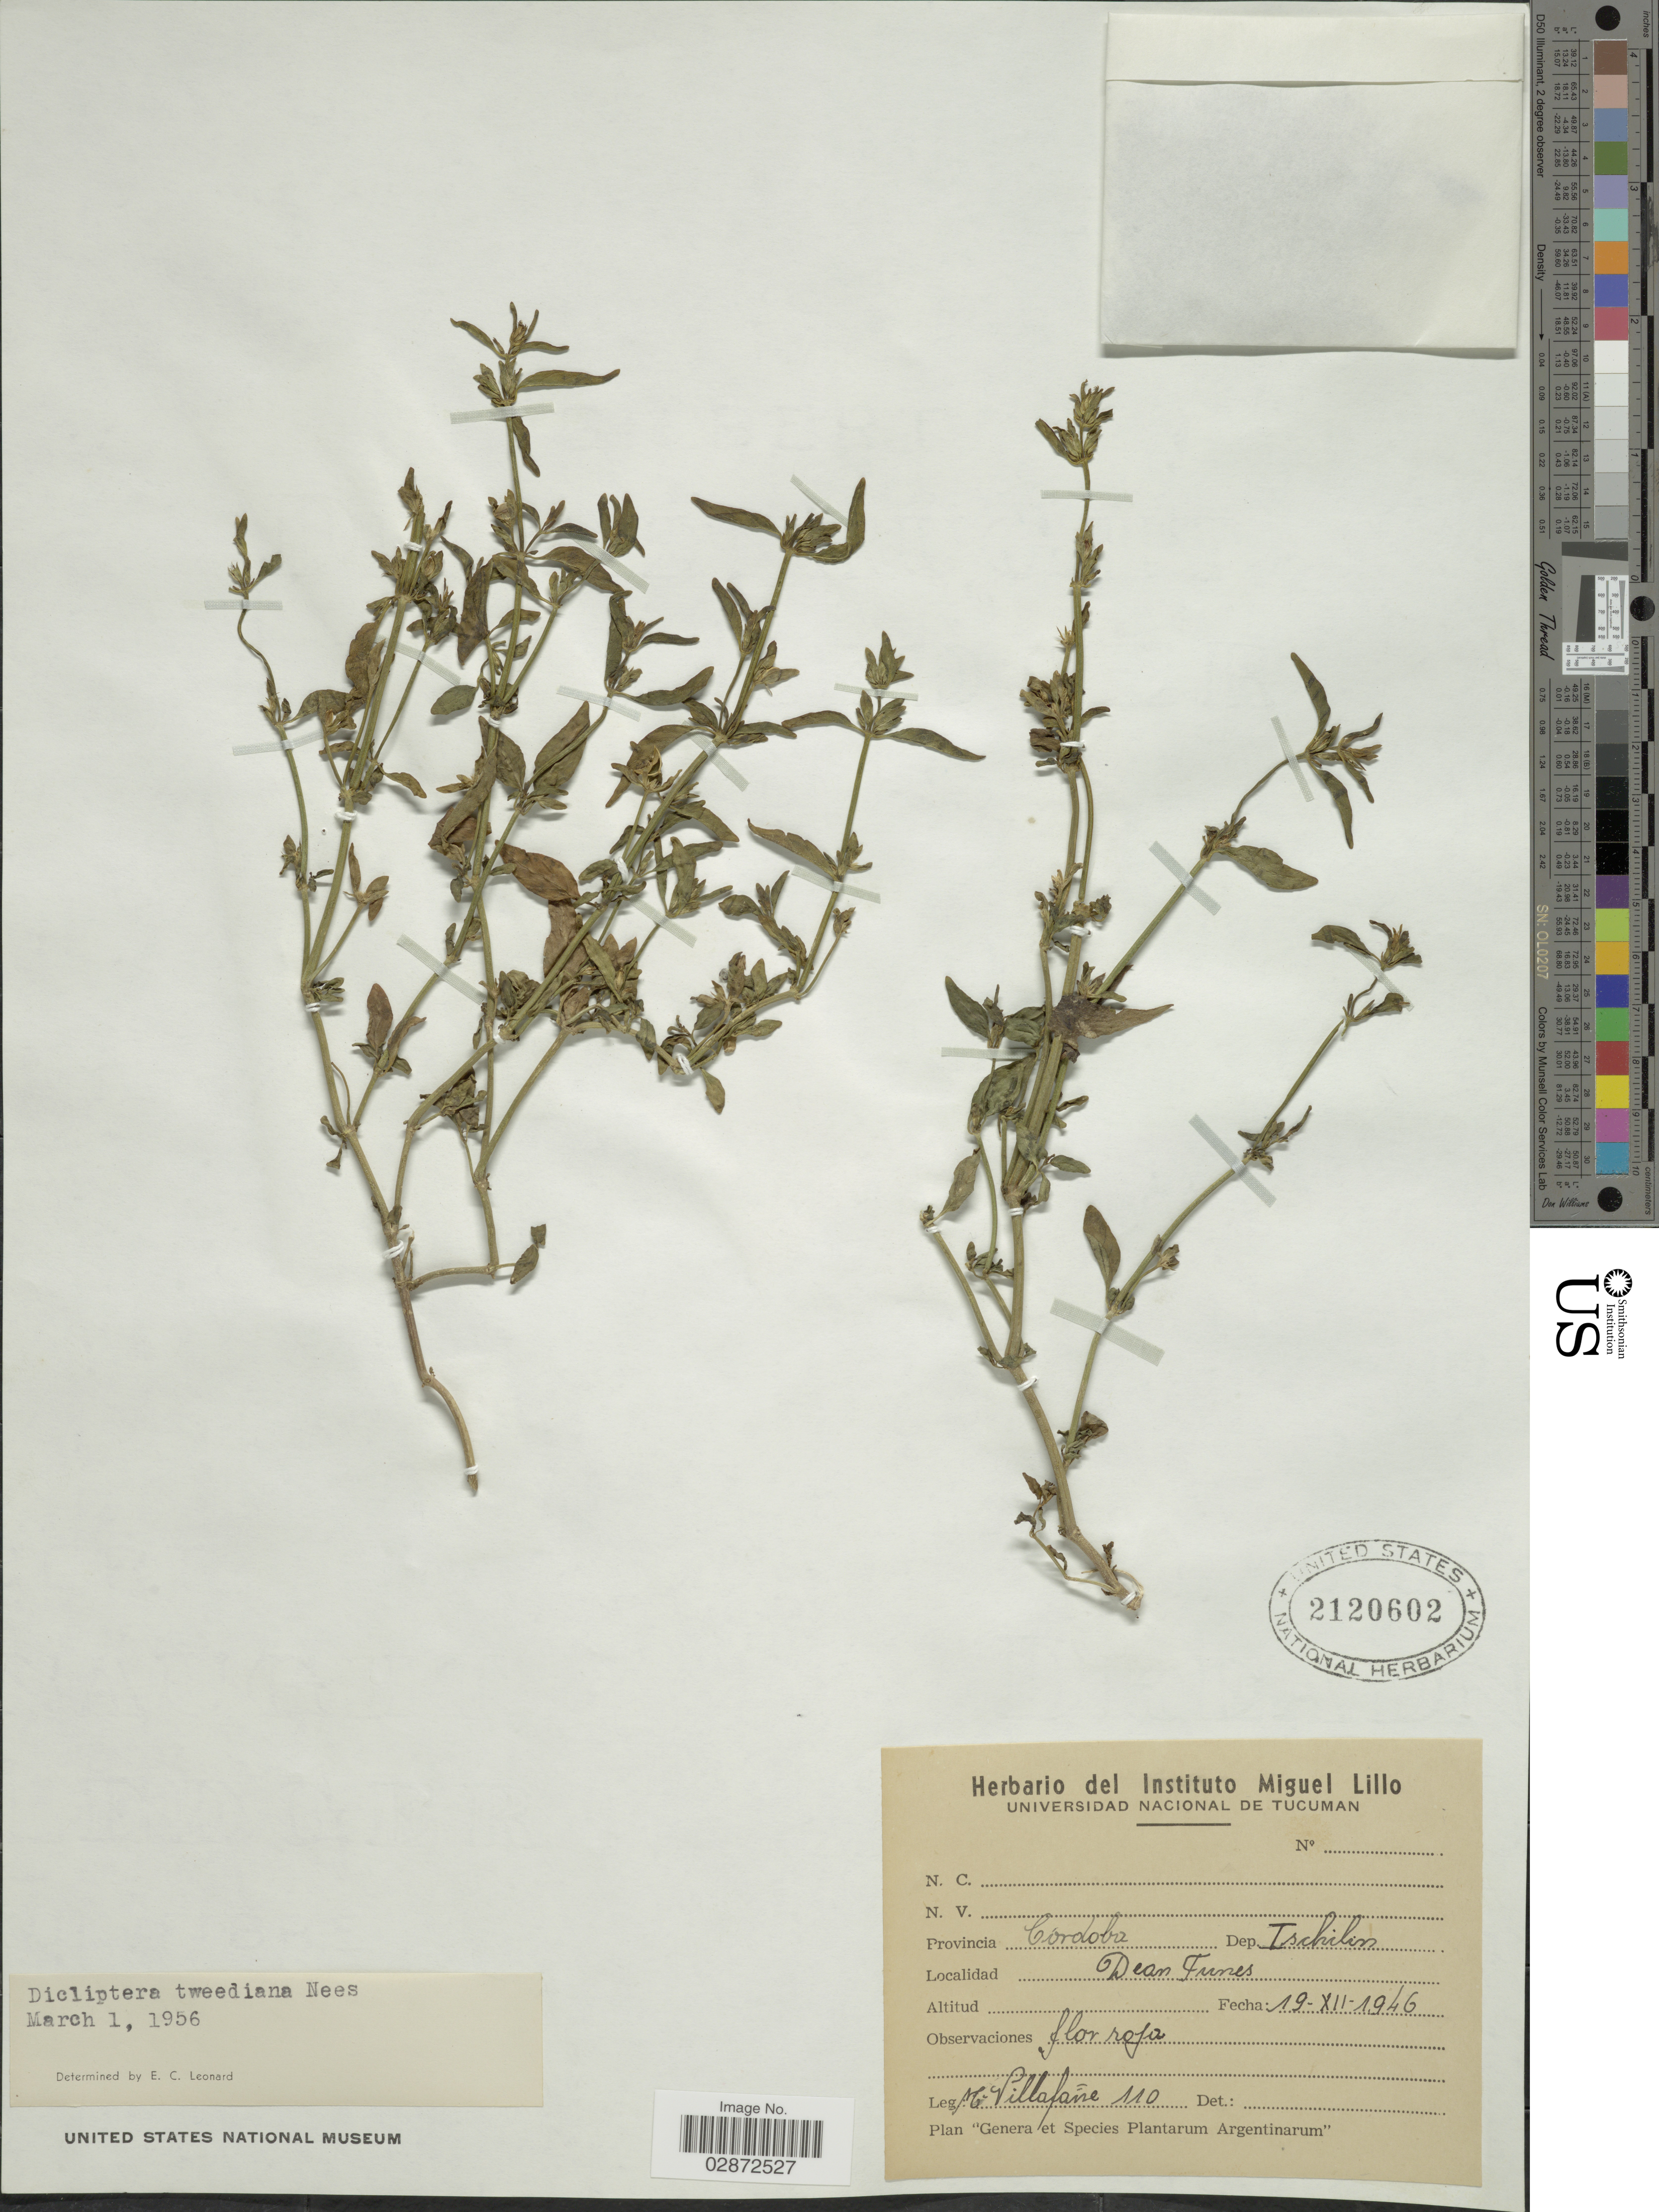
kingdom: Plantae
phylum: Tracheophyta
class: Magnoliopsida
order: Lamiales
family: Acanthaceae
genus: Dicliptera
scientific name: Dicliptera squarrosa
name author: Nees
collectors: M. Villafane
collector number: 110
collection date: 1946-12-19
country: Argentina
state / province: Cordoba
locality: Provincia Córdoba. Dep. Ischilin. Dean Tunes.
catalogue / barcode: US 2120602